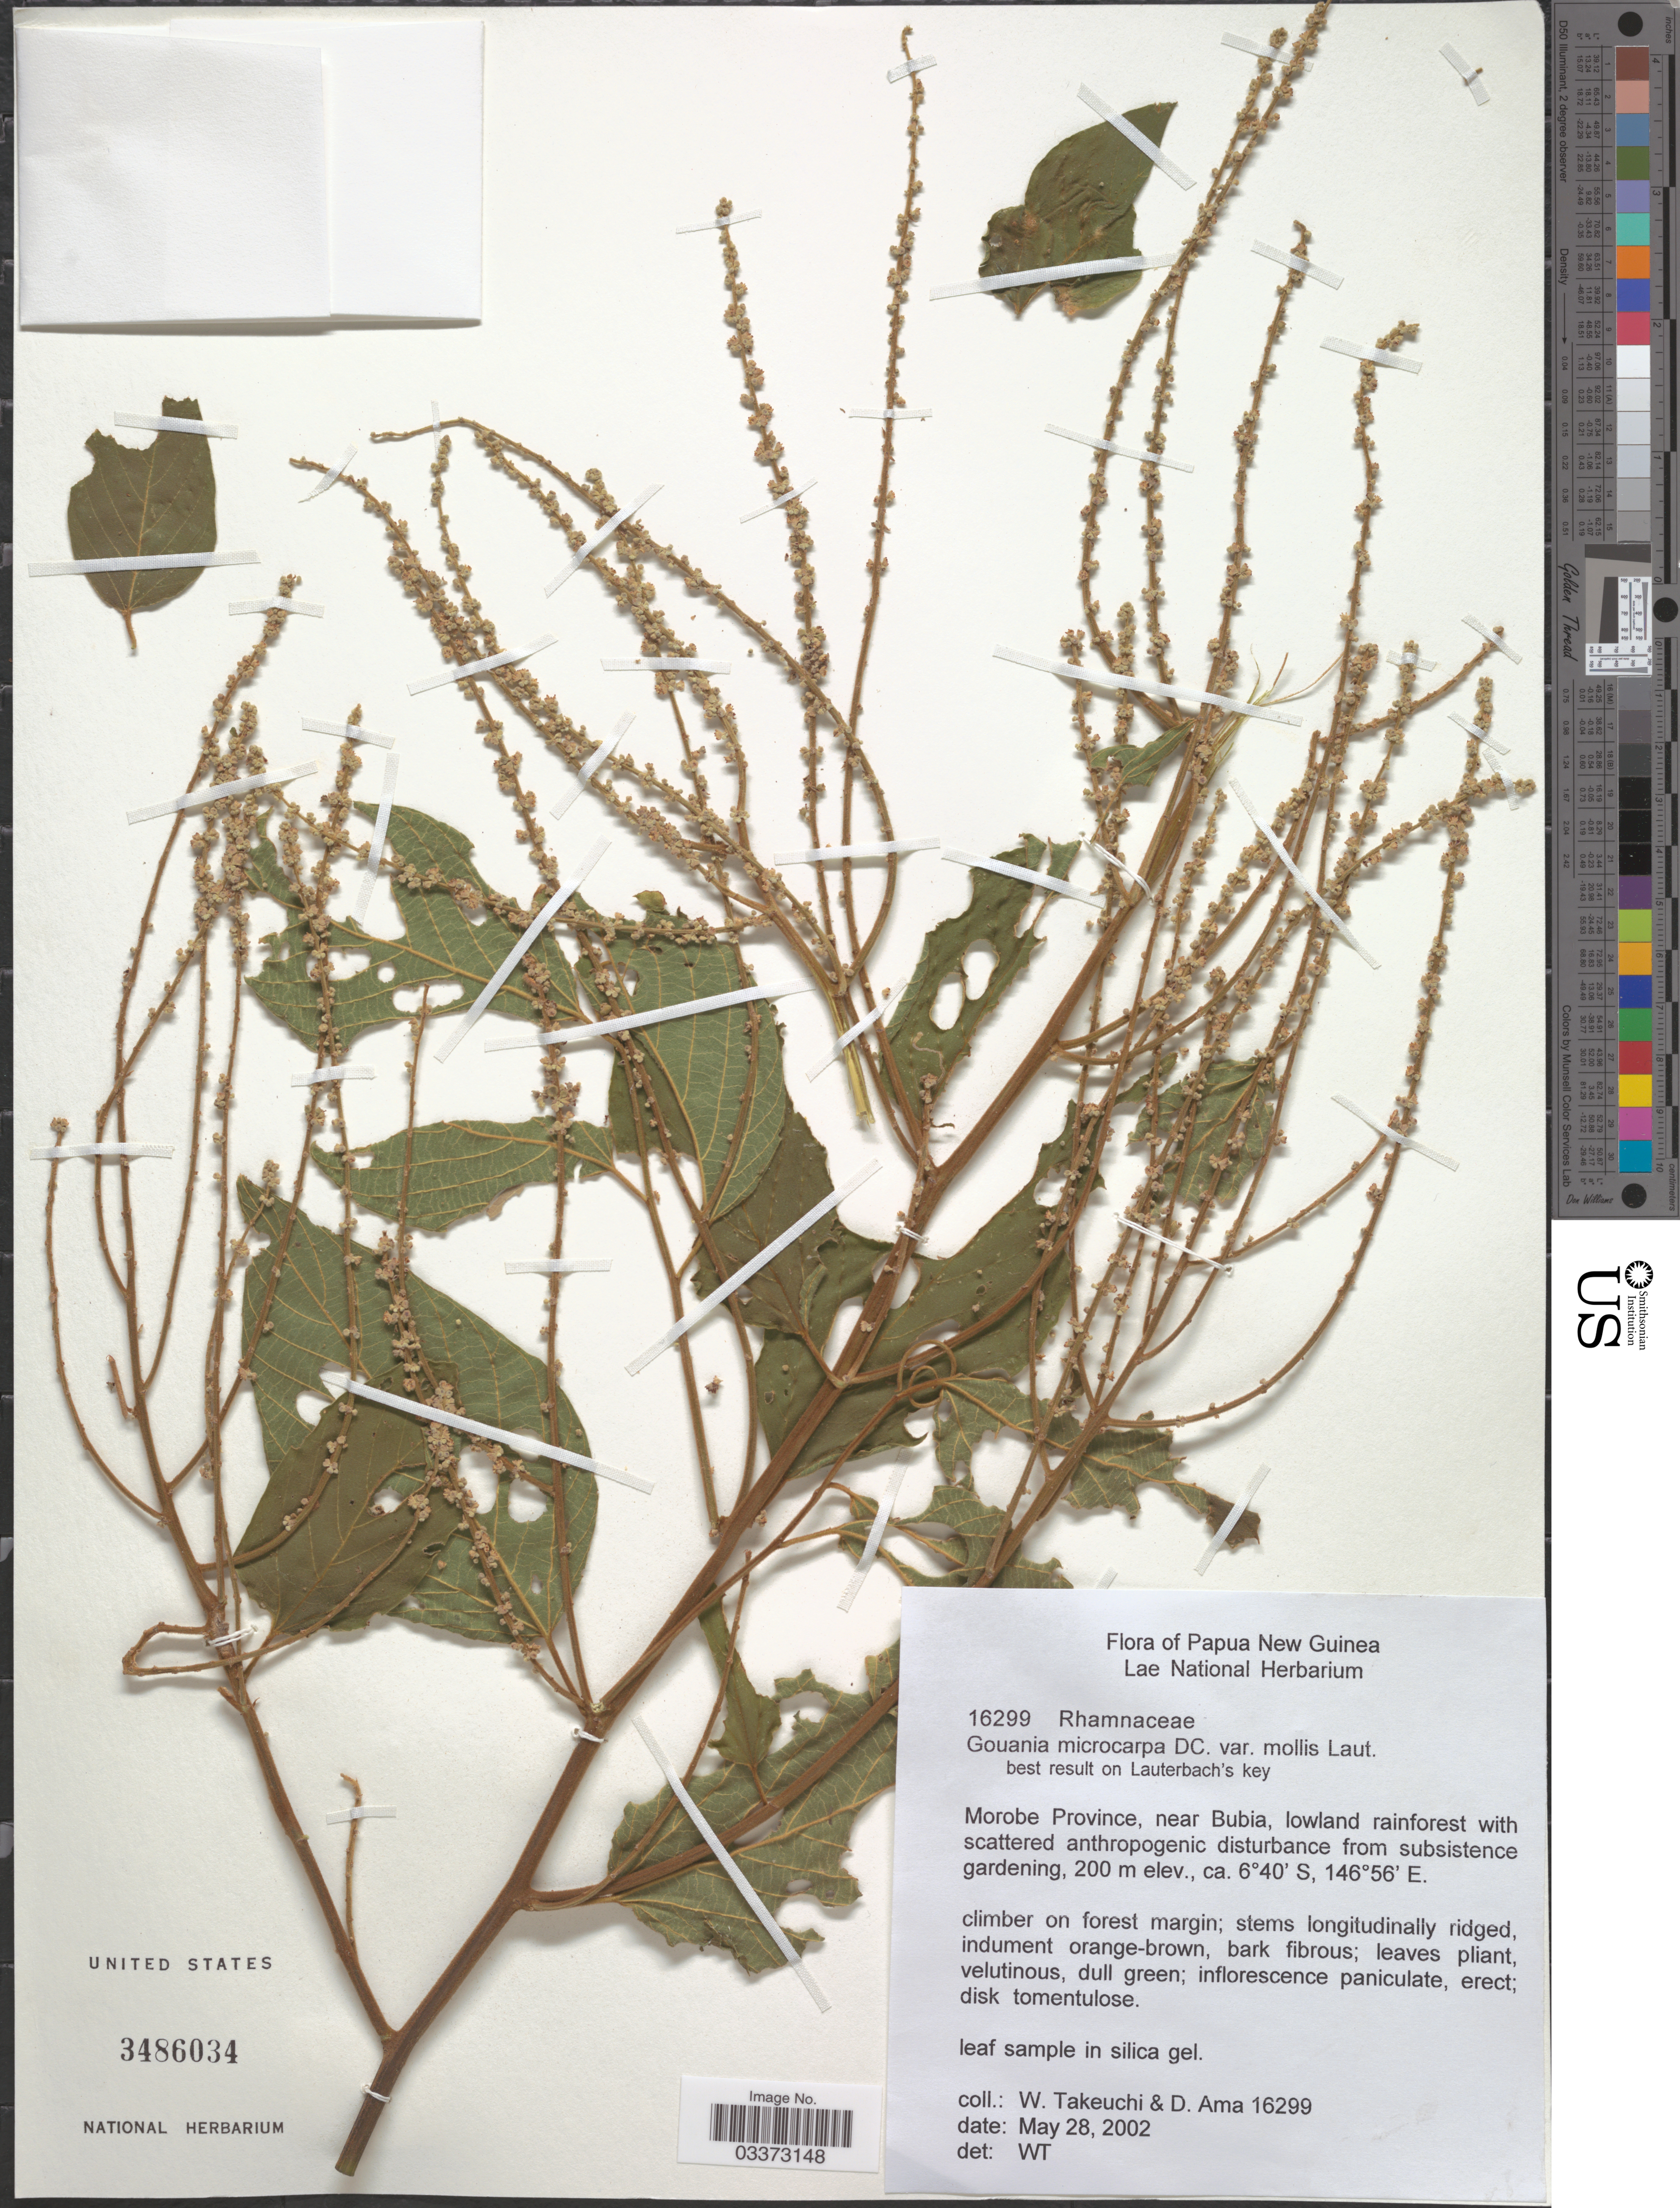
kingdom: Plantae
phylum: Tracheophyta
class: Magnoliopsida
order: Rosales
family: Rhamnaceae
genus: Gouania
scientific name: Gouania microcarpa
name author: DC.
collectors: W. Takeuchi & D. Ama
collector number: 16299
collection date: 2002-05-28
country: Papua New Guinea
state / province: Morobe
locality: Near Bubia.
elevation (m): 200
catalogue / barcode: US 3486034